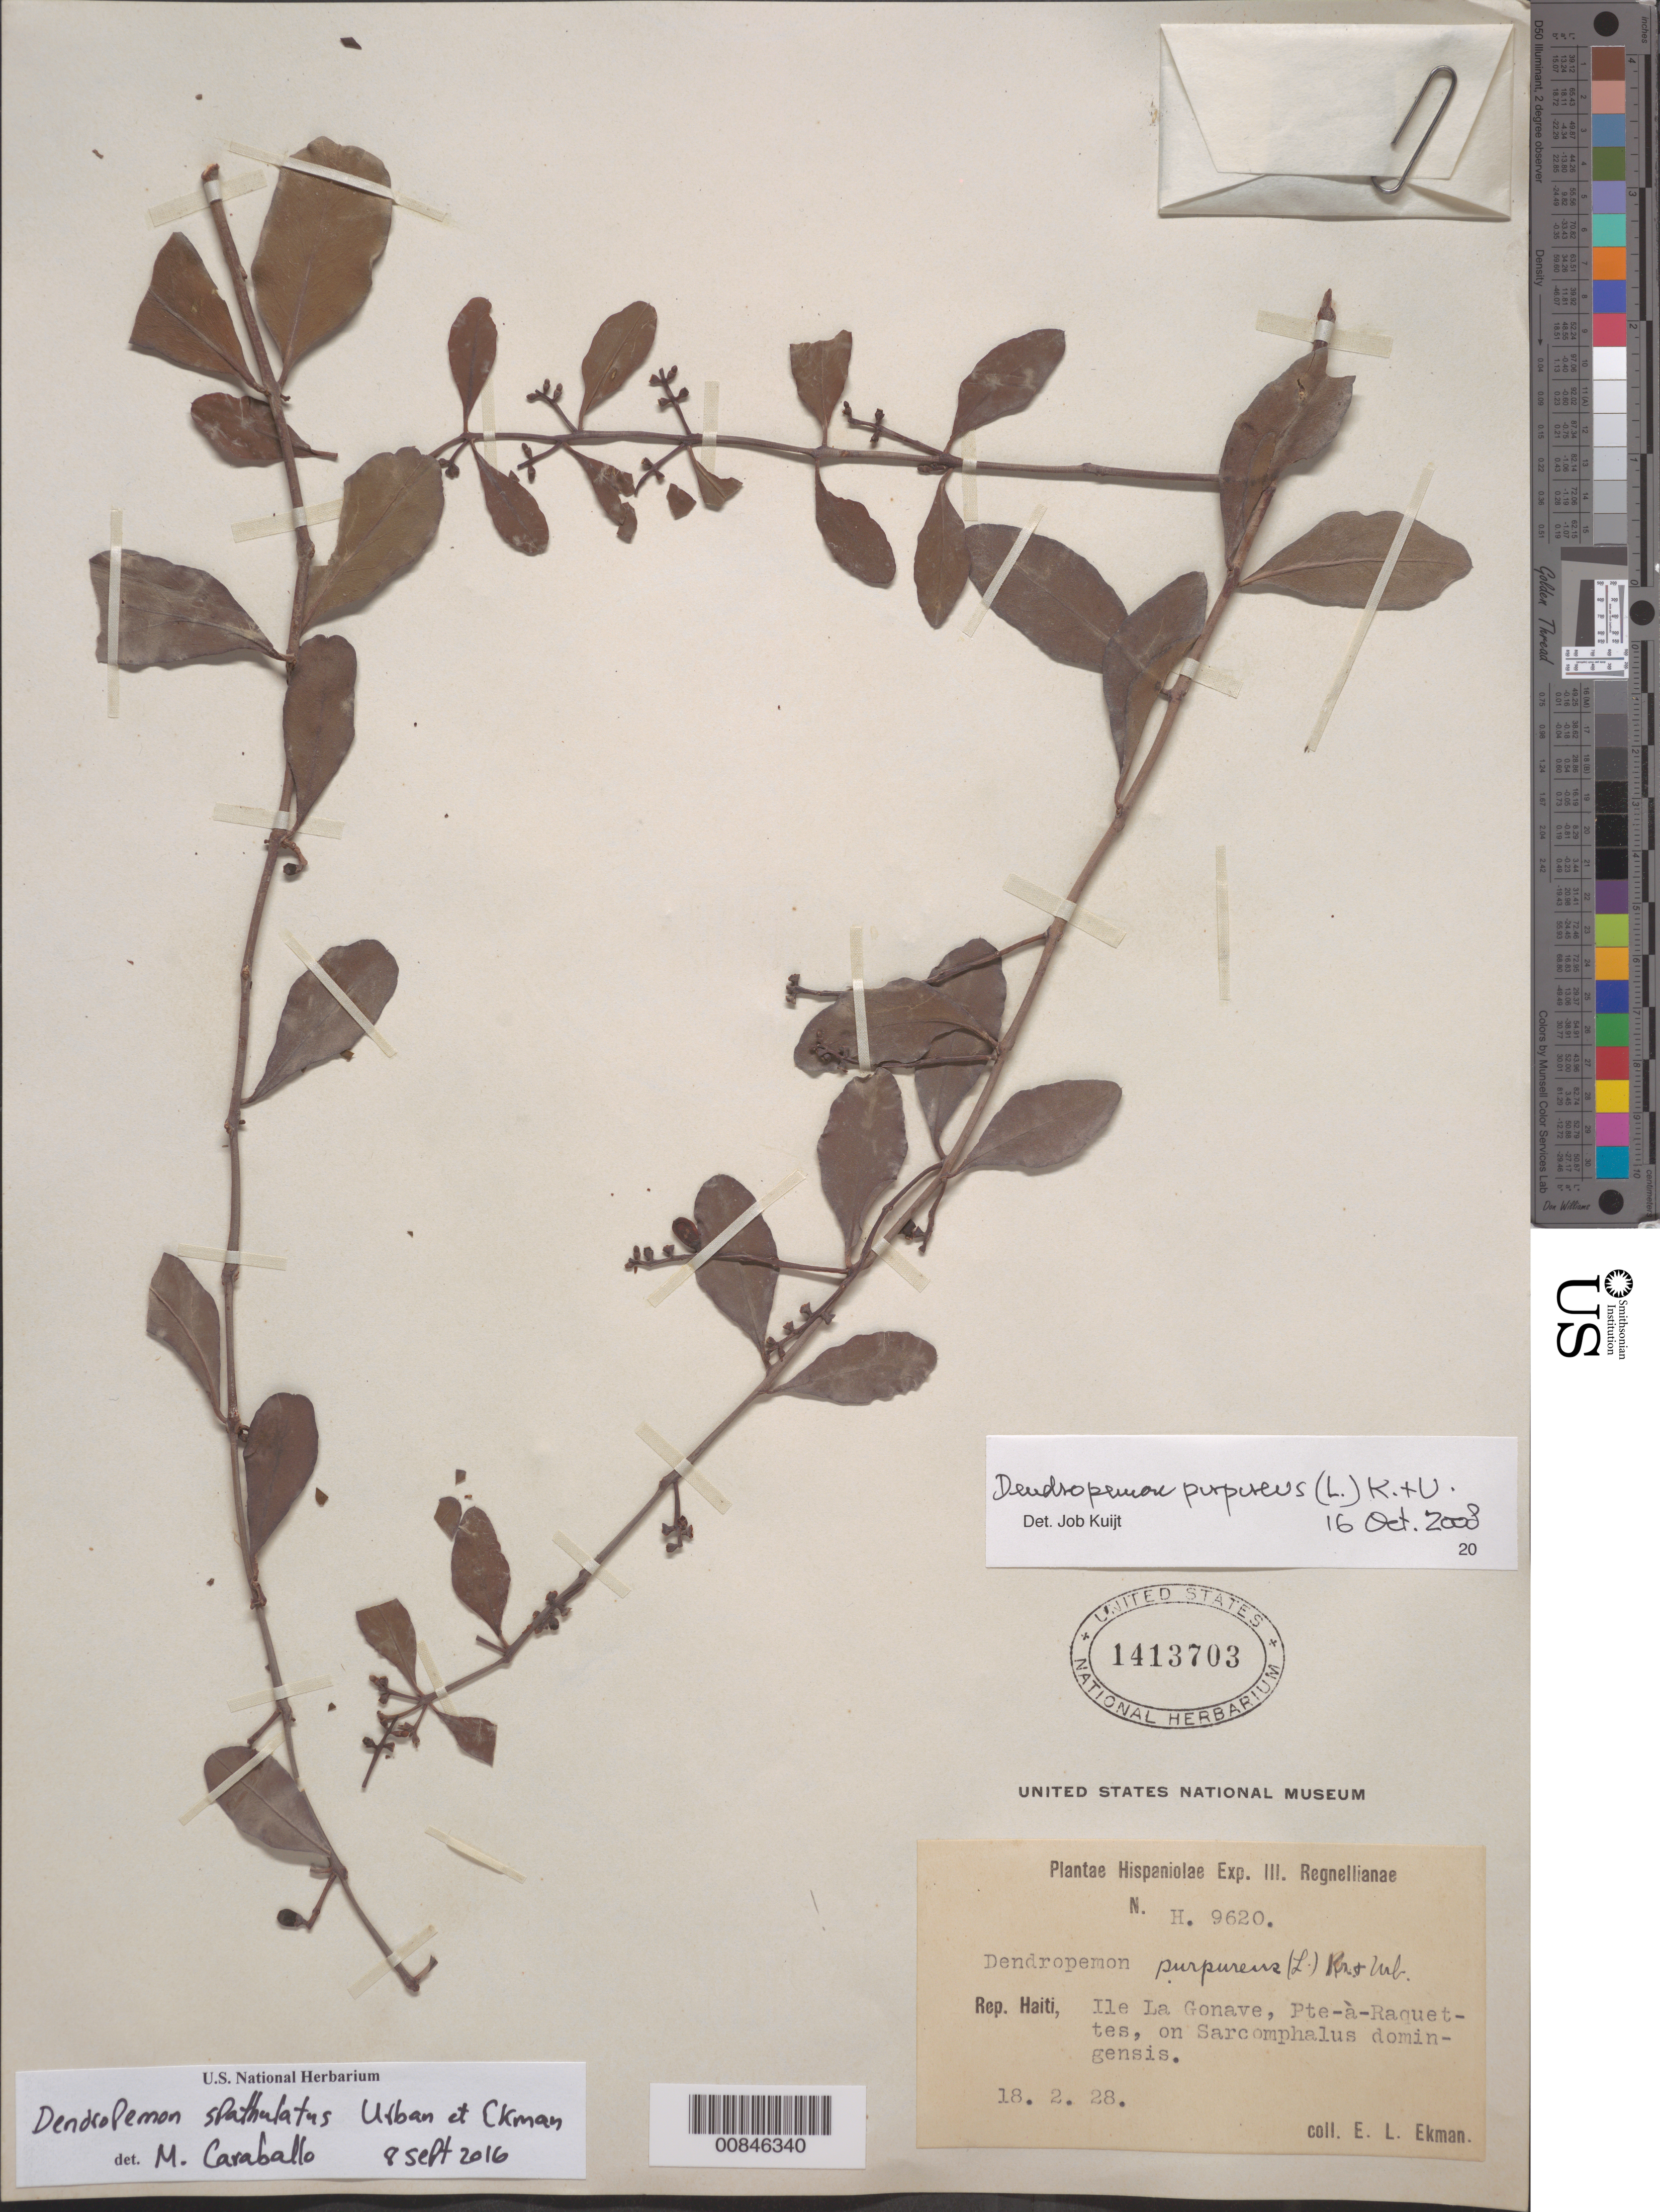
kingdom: Plantae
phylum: Tracheophyta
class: Magnoliopsida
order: Santalales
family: Loranthaceae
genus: Dendropemon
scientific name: Dendropemon purpureus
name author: (L.) Krug & Urb.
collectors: E. L. Ekman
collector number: H 9620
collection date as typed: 18 Feb 1928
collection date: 1928-02-18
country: Haiti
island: Gonave I.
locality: Pte-à-Raquettes.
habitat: On Sarcomphalus domingensis.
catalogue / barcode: US 1413703